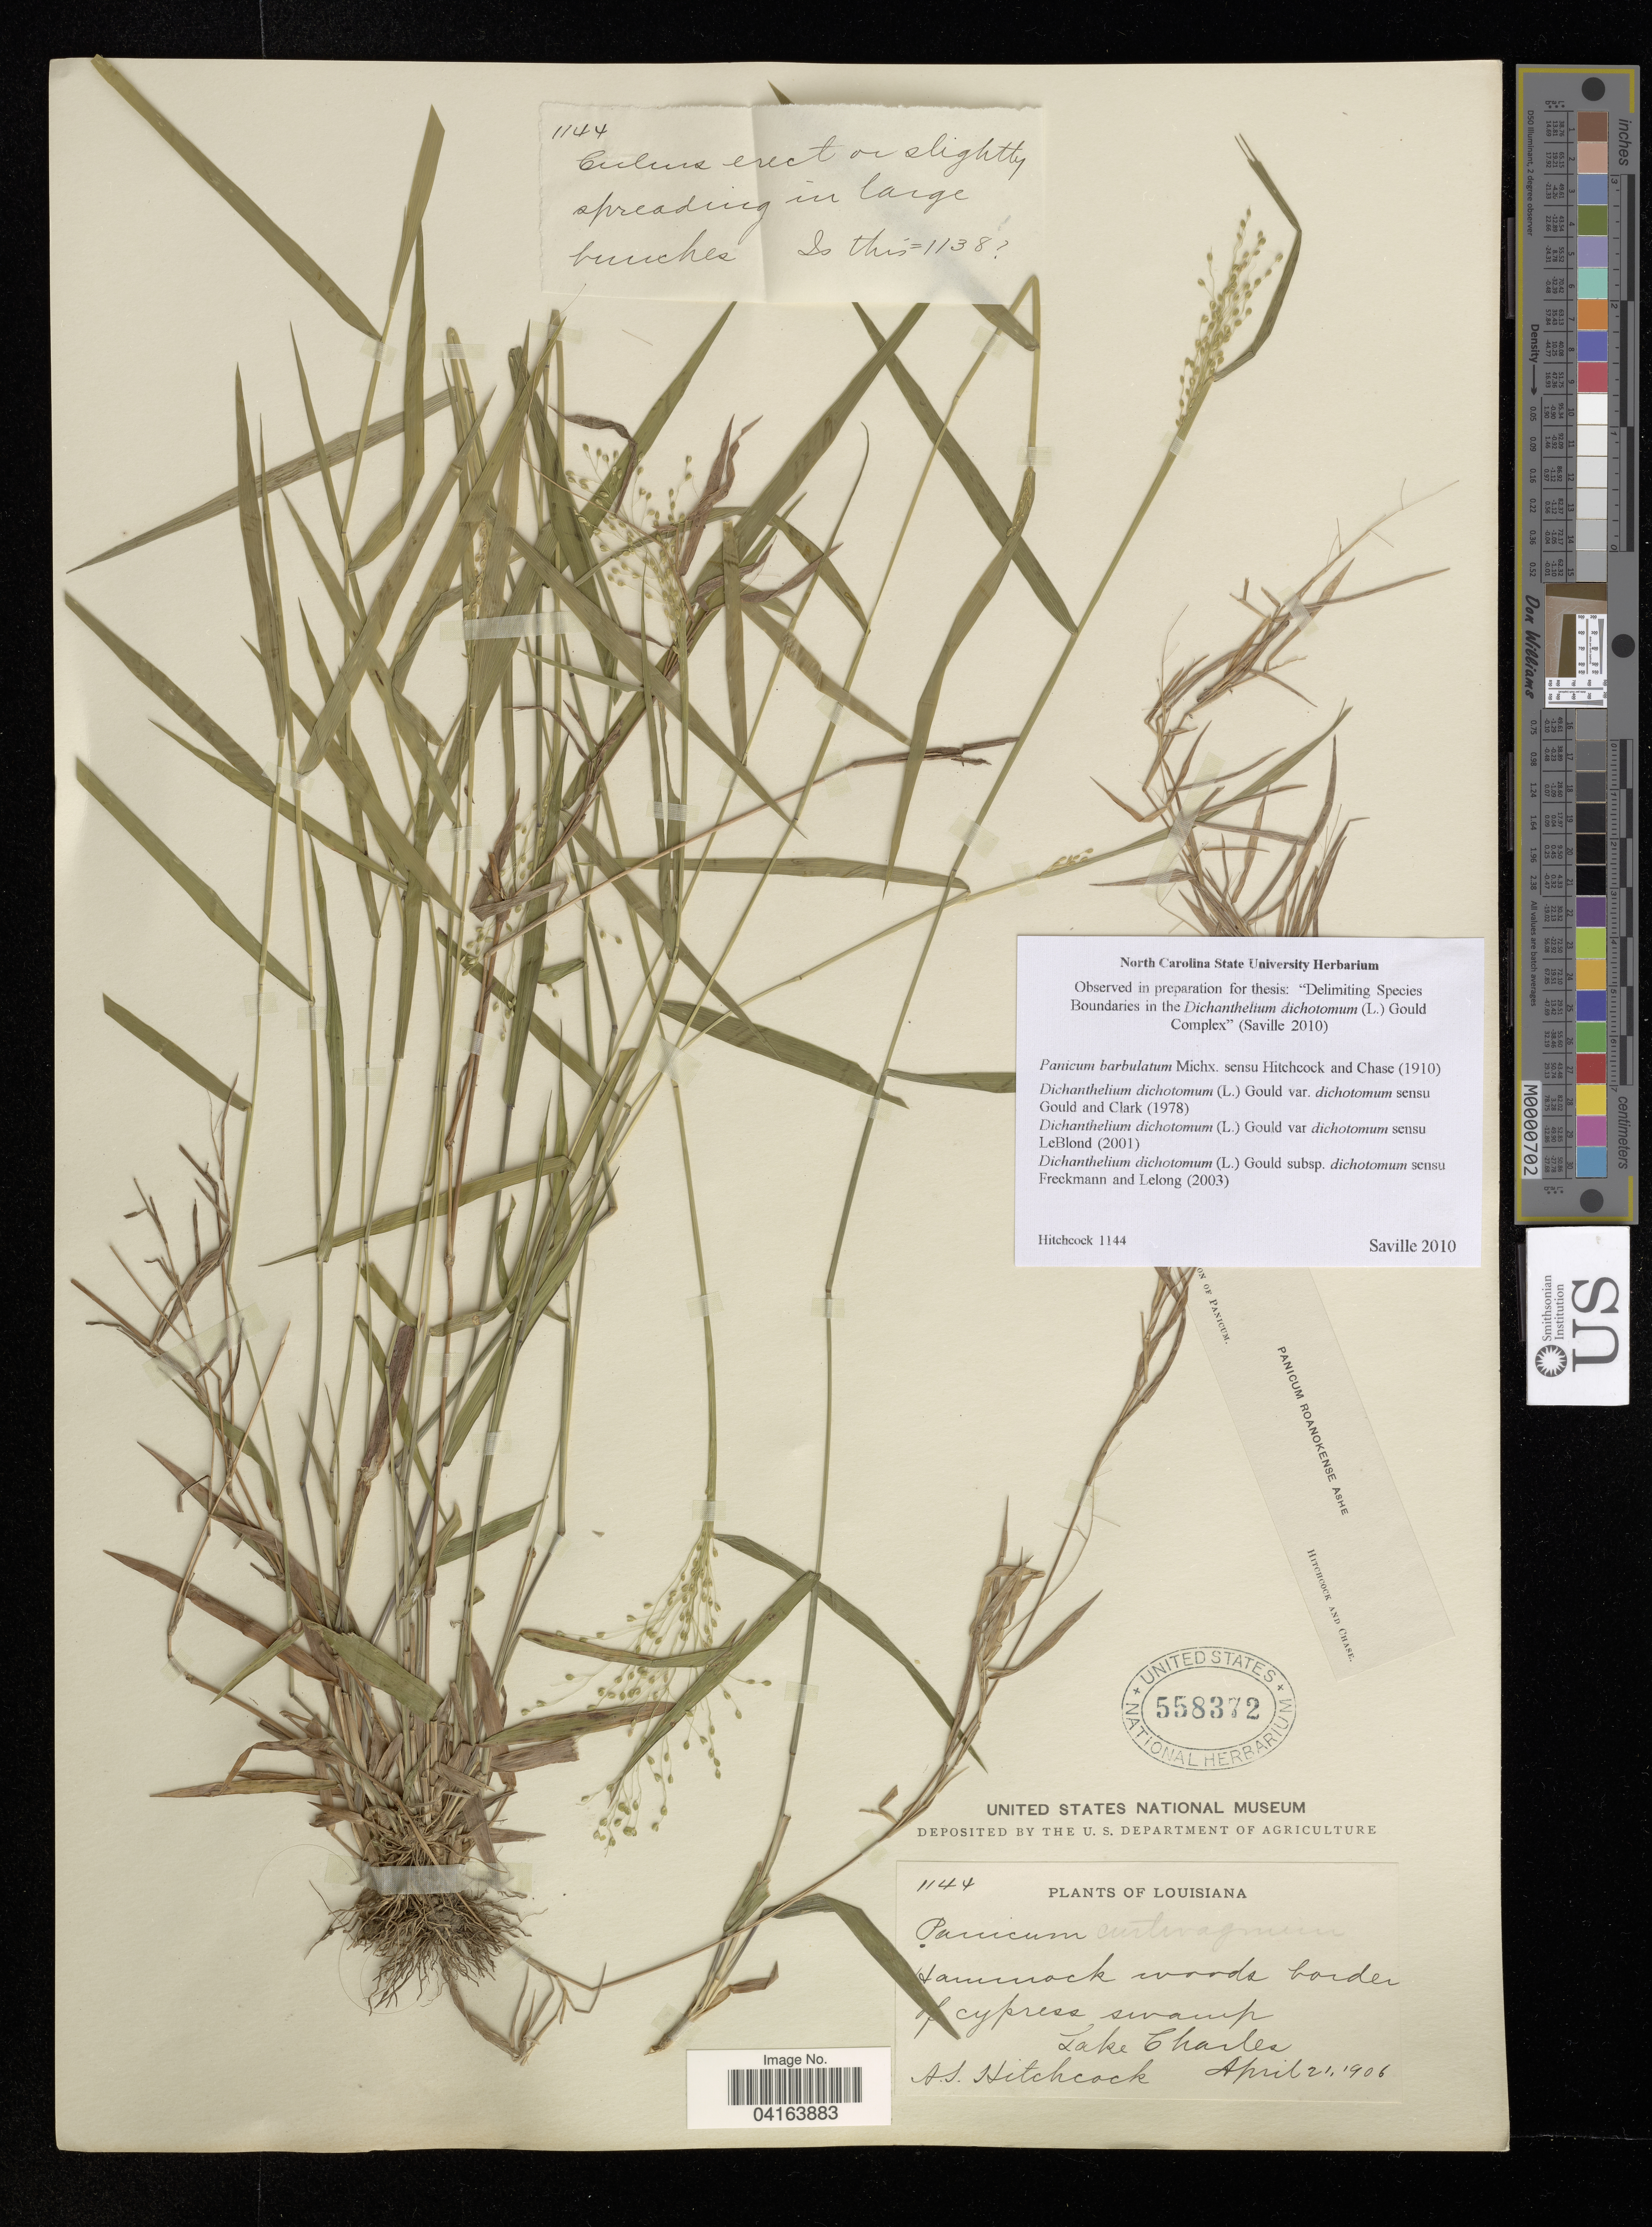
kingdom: Plantae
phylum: Tracheophyta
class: Liliopsida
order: Poales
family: Poaceae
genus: Dichanthelium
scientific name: Dichanthelium dichotomum subsp. dichotomum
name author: Gould & Clark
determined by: Saville, A. C., (NCSC), North Carolina State University (UNITED STATES)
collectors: A. Hitchcock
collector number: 1144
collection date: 1906-04-21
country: United States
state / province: Louisiana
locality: Lake Charles.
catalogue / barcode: US 558372